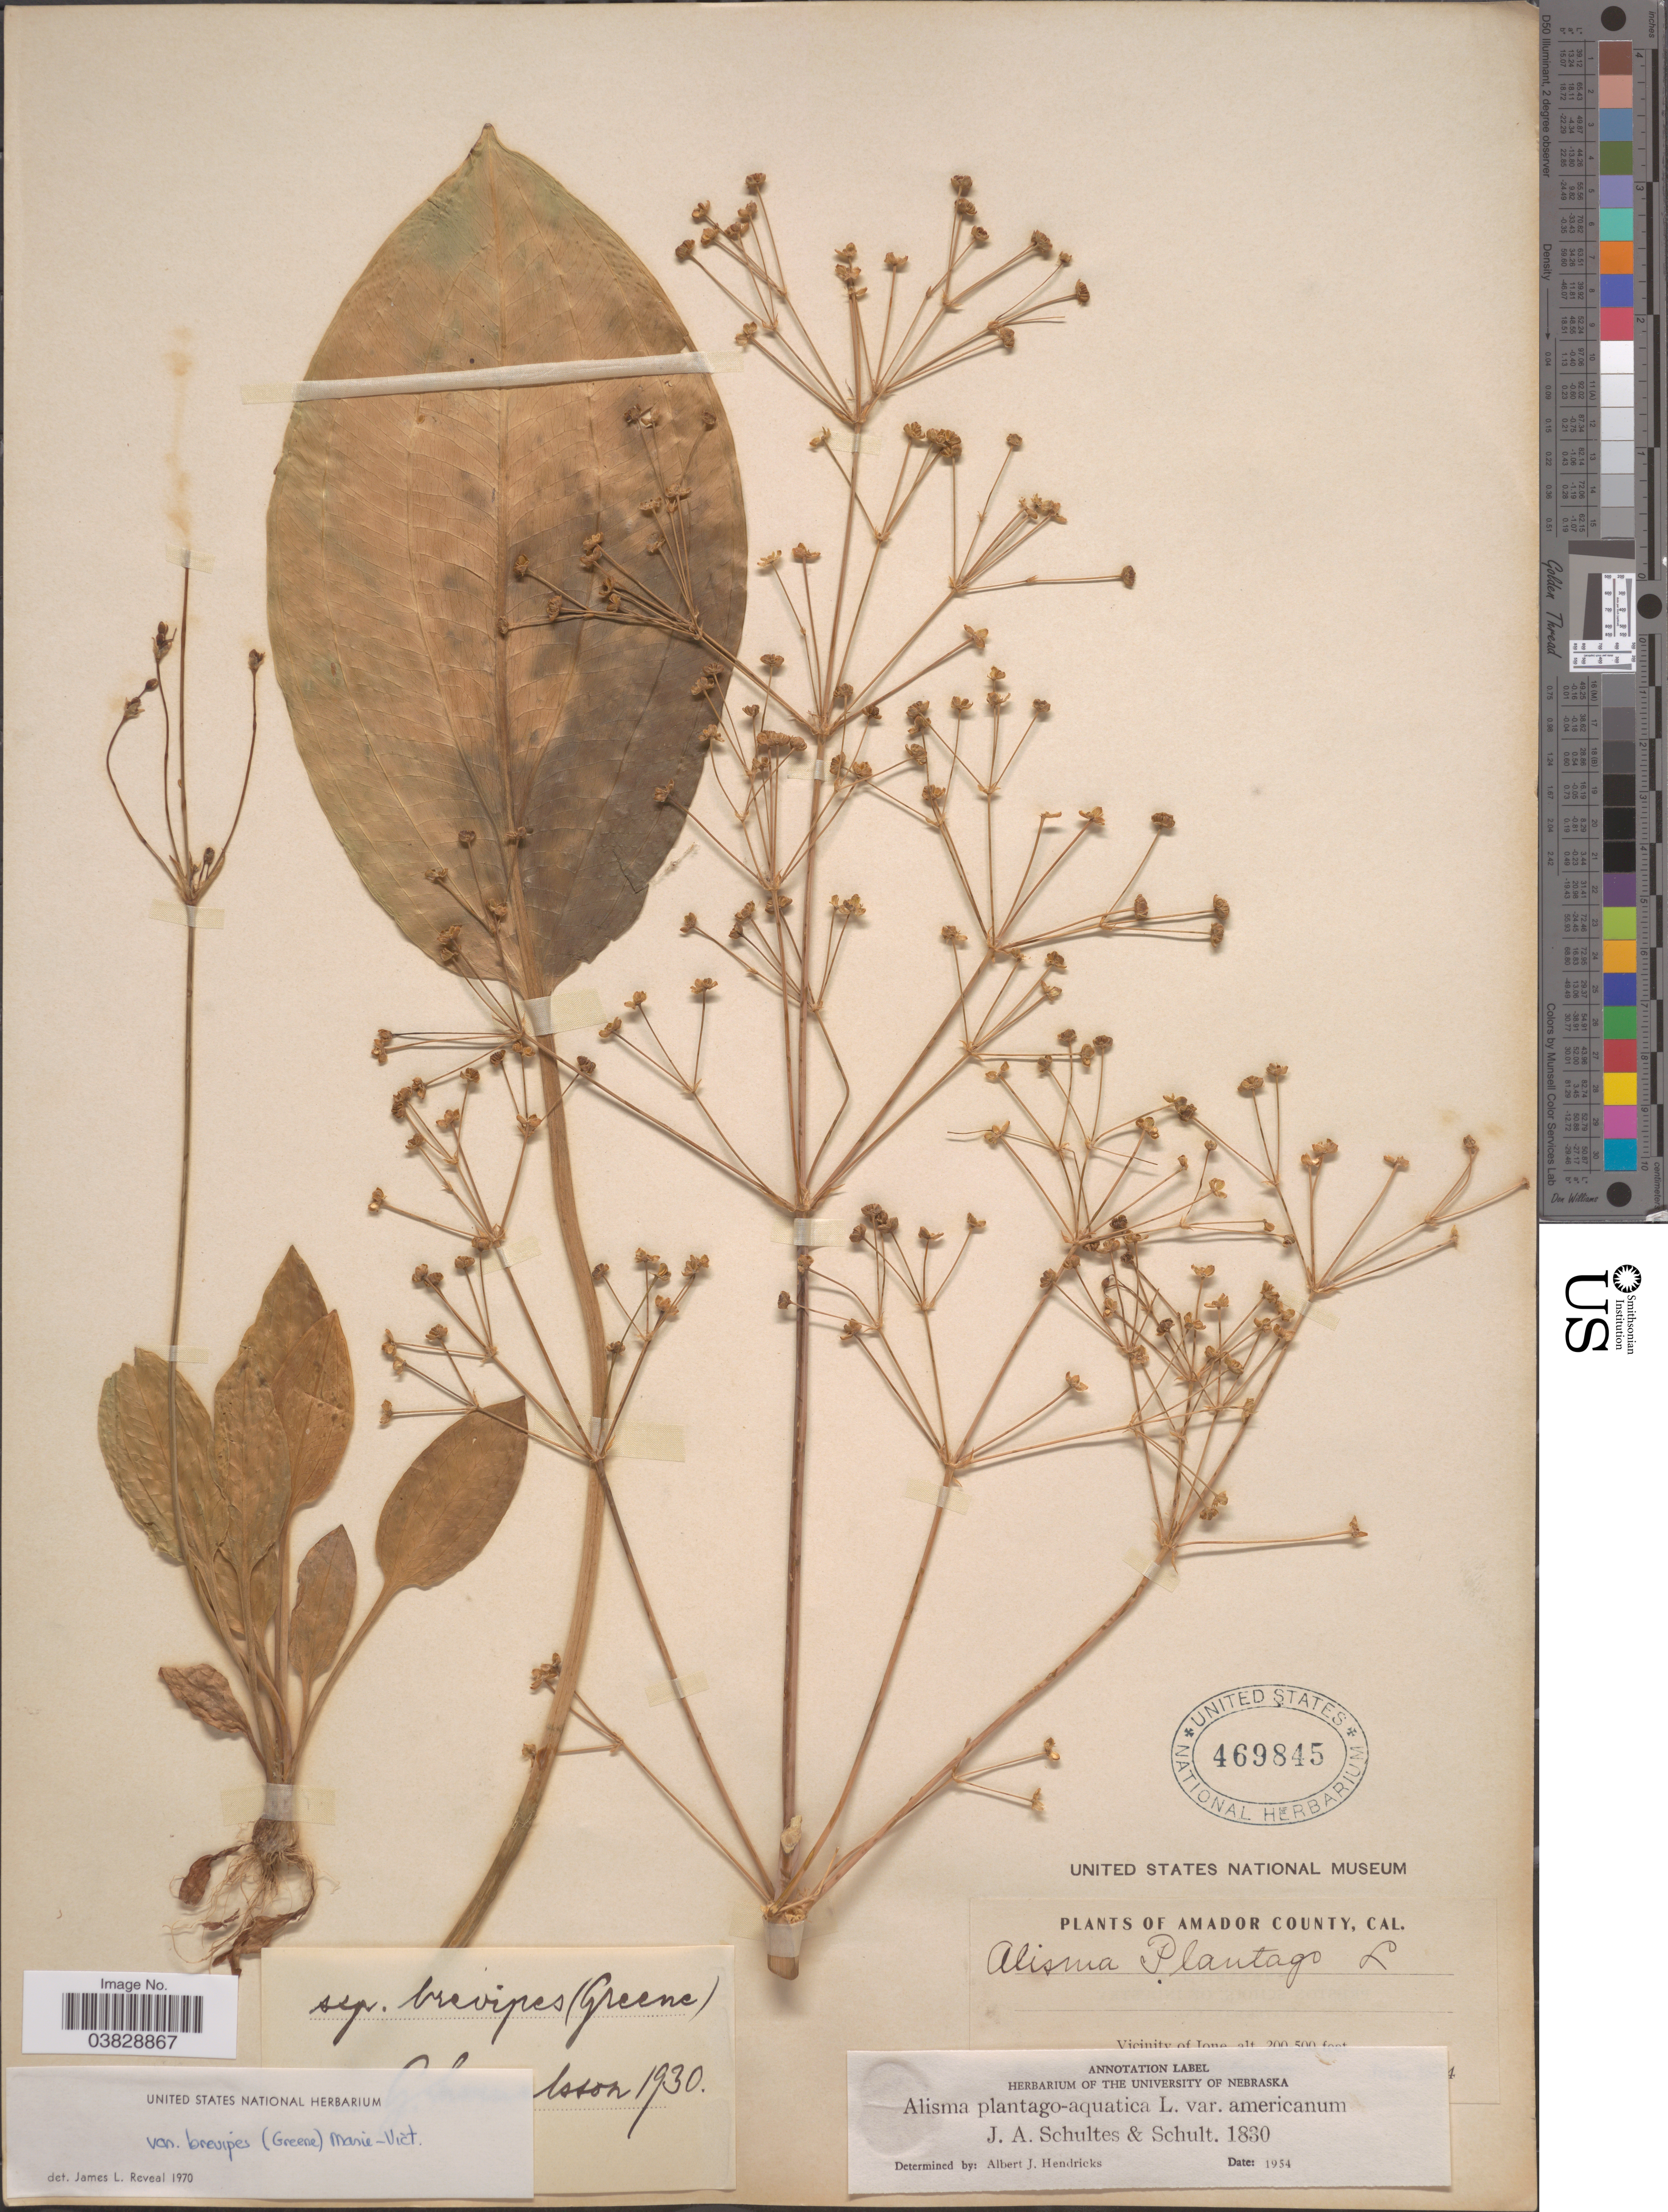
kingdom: Plantae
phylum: Tracheophyta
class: Liliopsida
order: Alismatales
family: Alismataceae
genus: Alisma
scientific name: Alisma plantago-aquatica var. americanum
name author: L.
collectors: E. Braunton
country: United States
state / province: California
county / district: Amador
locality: Amador County. Vicinity of Ione.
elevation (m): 61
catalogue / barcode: US 469845